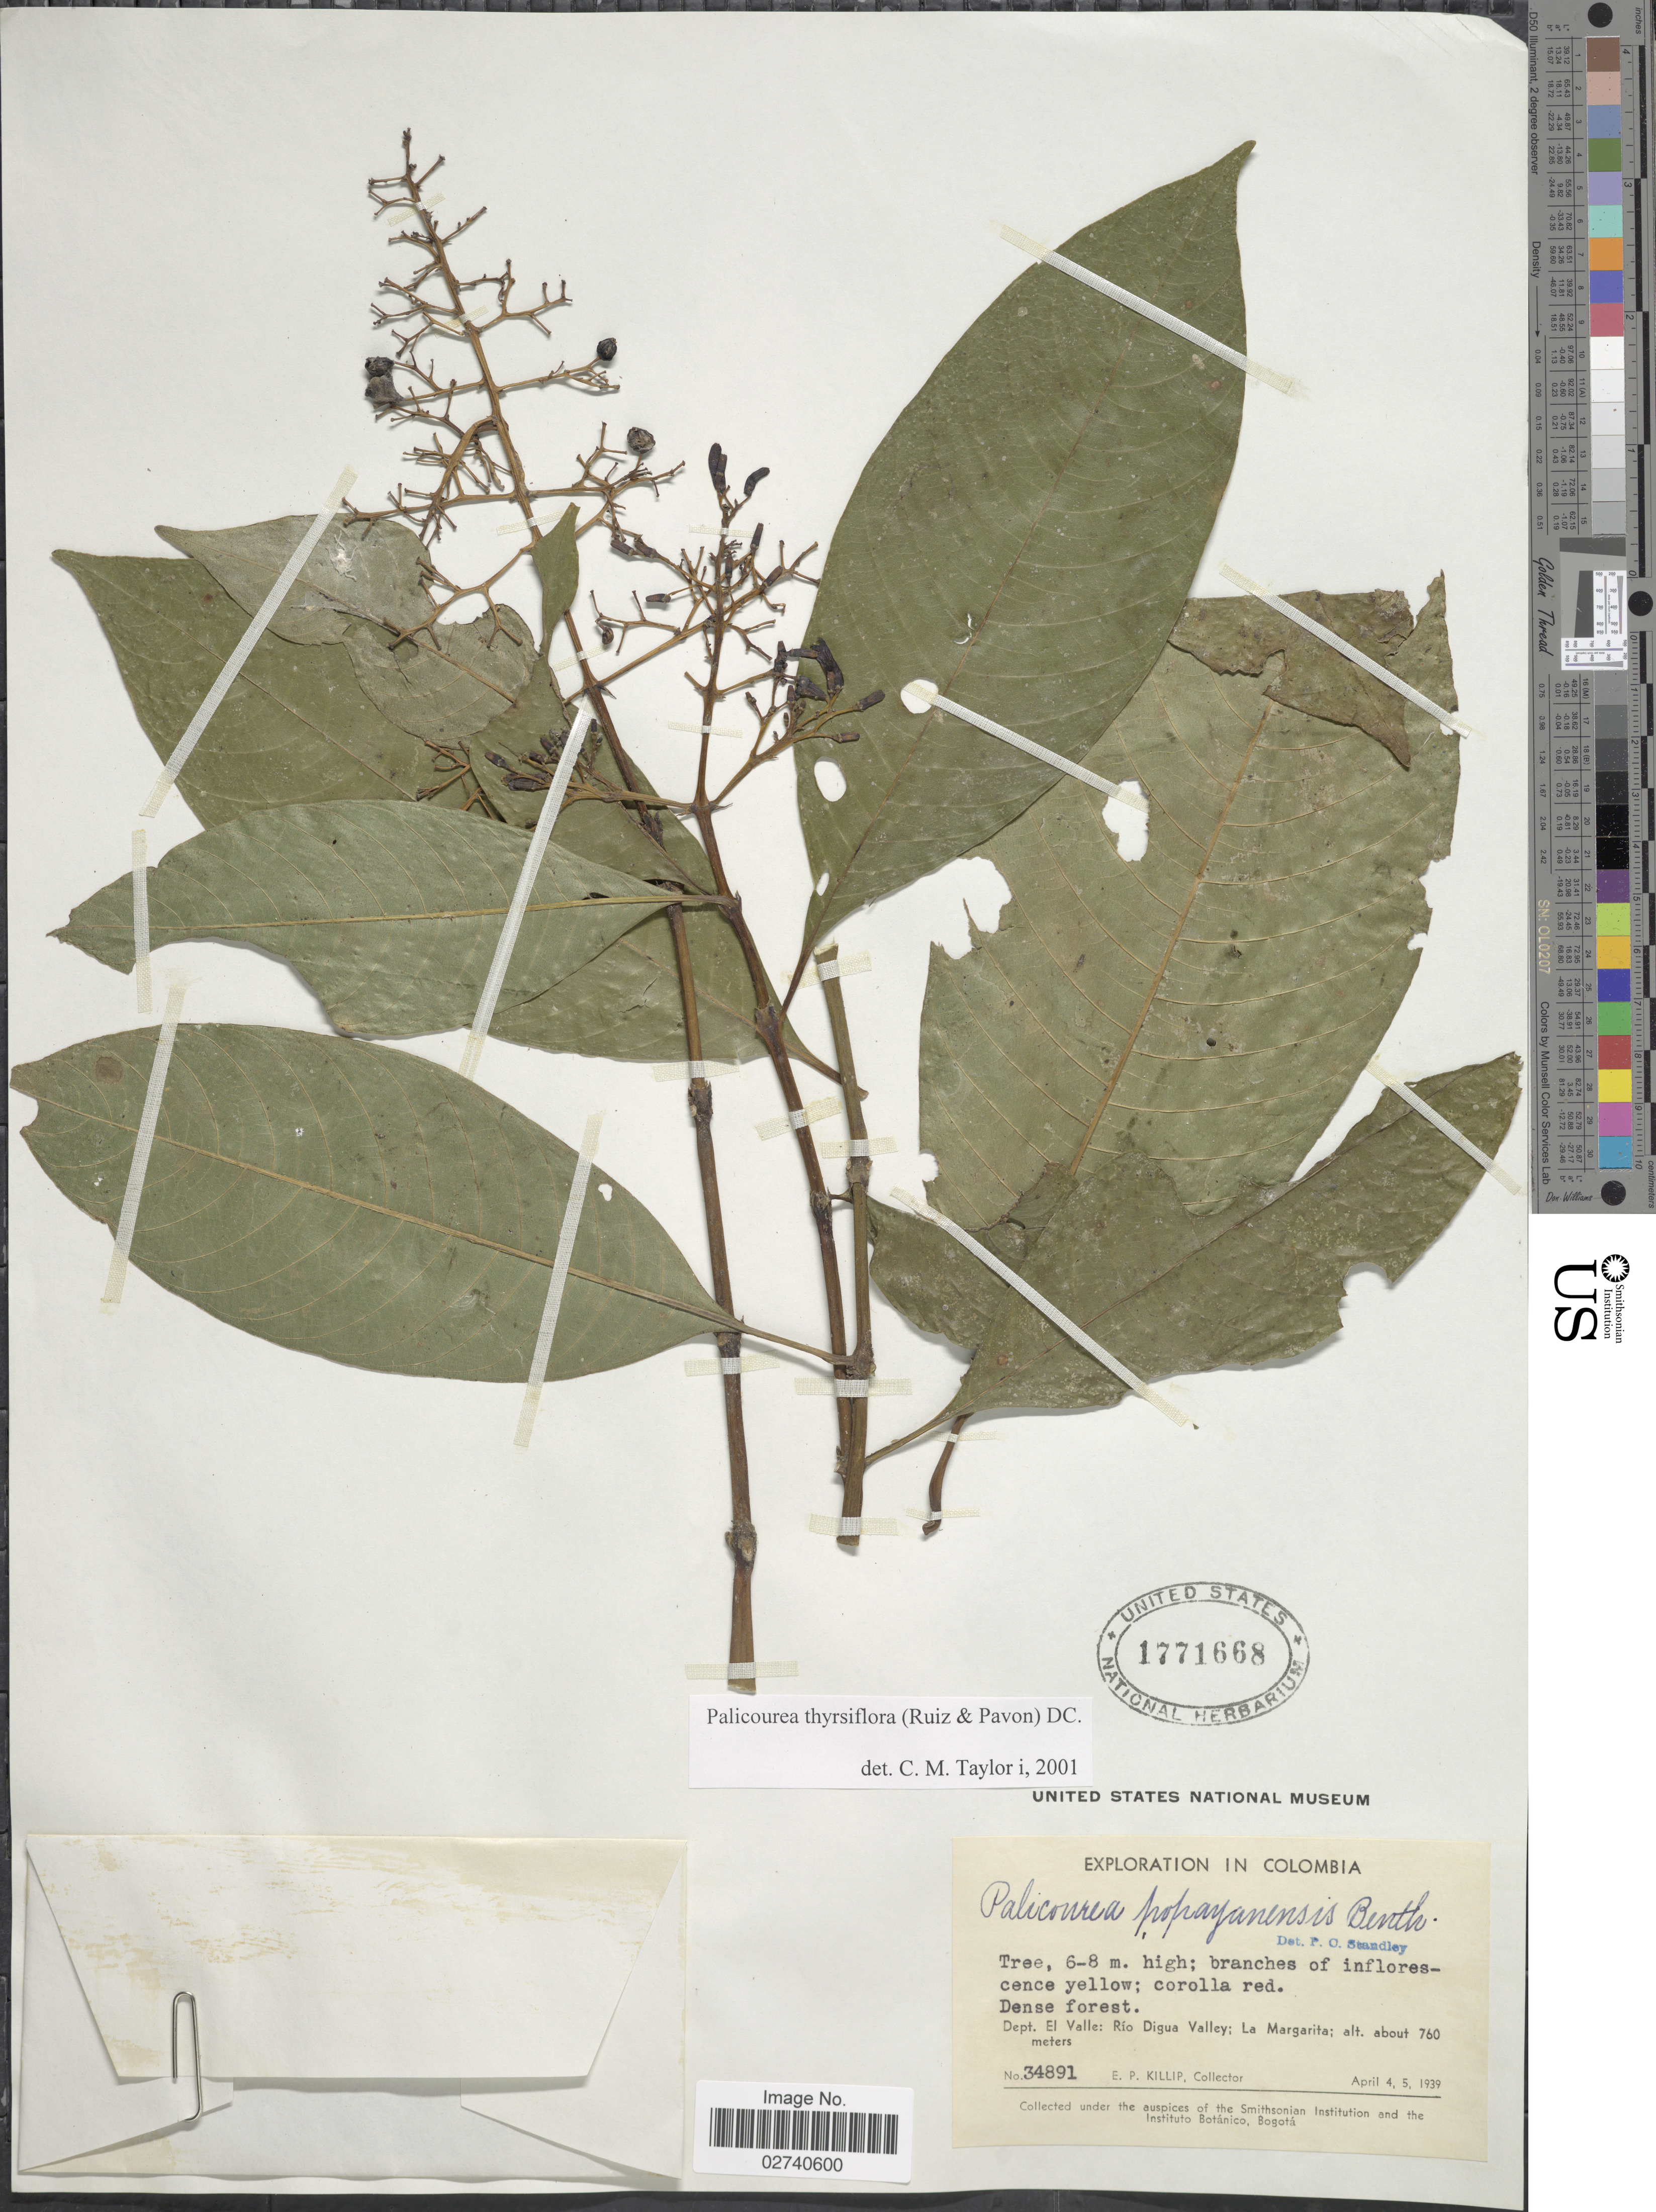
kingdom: Plantae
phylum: Tracheophyta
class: Magnoliopsida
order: Gentianales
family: Rubiaceae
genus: Palicourea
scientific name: Palicourea thyrsiflora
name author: (Ruiz & Pav.) DC.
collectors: E. P. Killip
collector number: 34891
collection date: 1939-04-04/1939-04-05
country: Colombia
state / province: Valle del Cauca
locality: Dept. El Valle: Rio Digua Valley; La Margarita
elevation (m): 760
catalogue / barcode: US 1771668